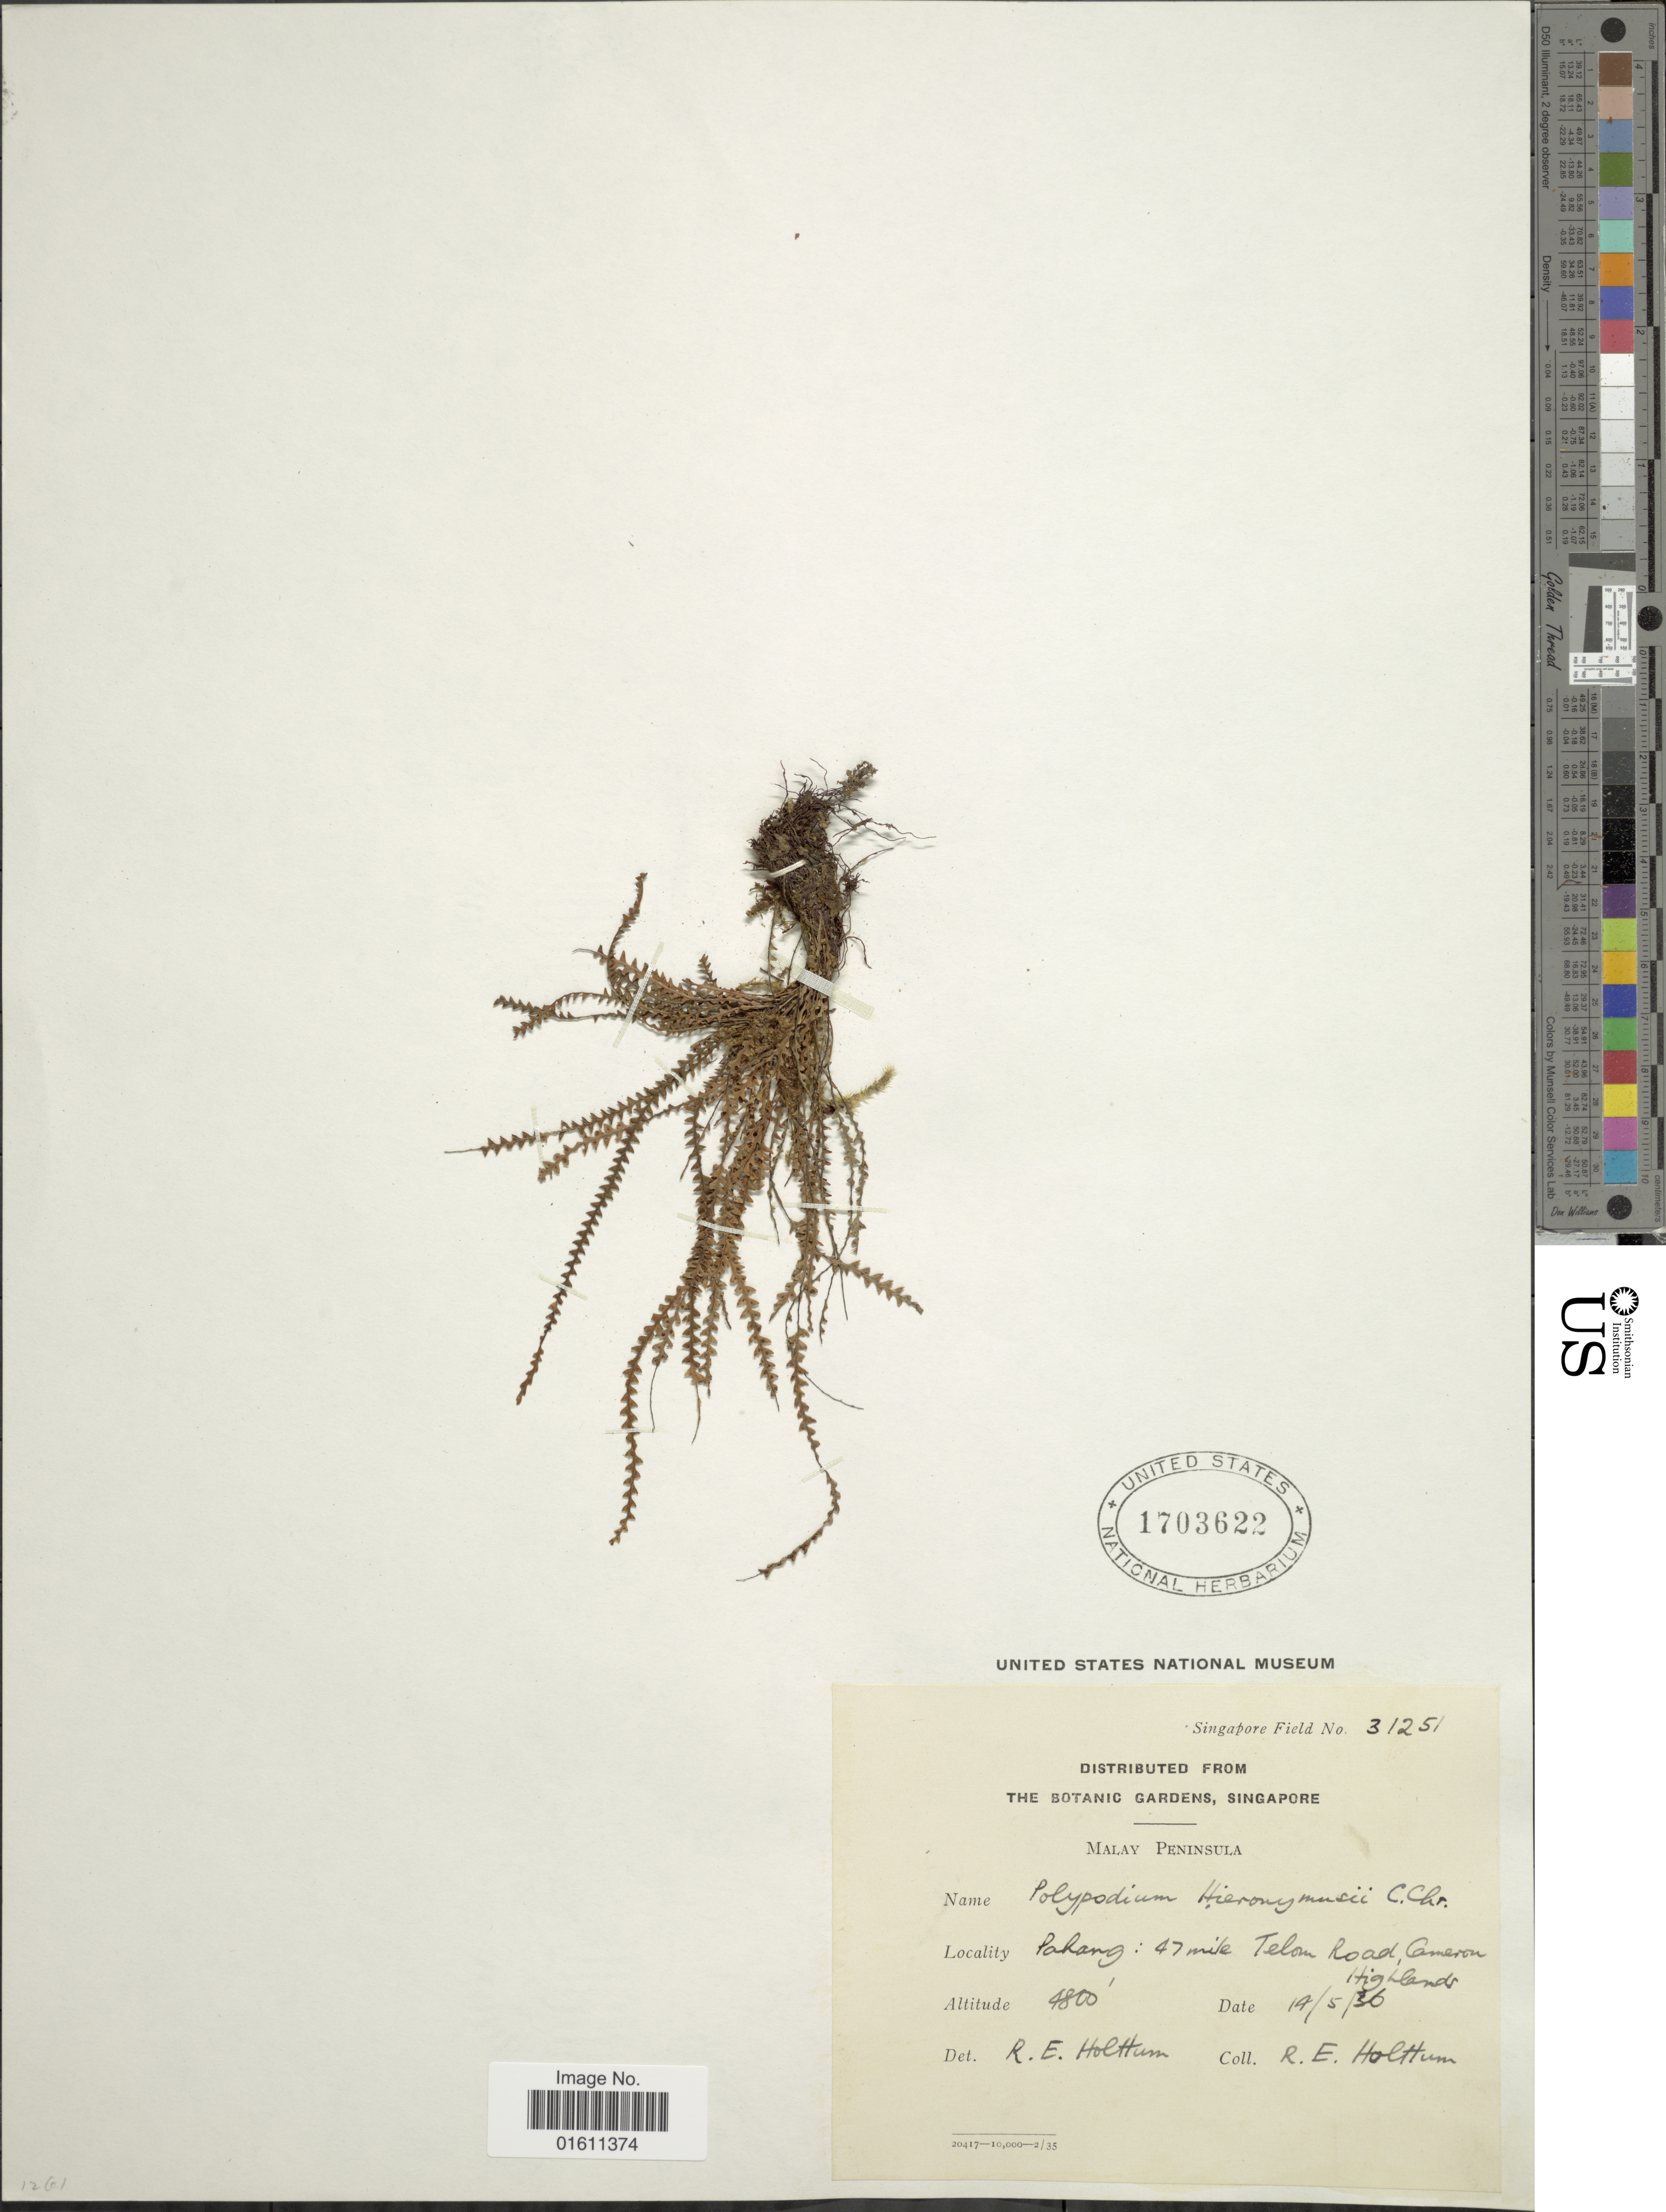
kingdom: Plantae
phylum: Tracheophyta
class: Polypodiopsida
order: Polypodiales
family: Polypodiaceae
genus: Xiphopterella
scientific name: Xiphopterella hieronymusii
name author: (C. Chr.) Parris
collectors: R. E. Holttum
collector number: Singapore Field 31251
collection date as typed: Transcribed d/m/y: 14/5/36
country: Malaysia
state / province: Pahang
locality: Malay Peninsula, Pahang: 47 mile Telom Road, Cameron Highlands.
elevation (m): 1463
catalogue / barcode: US 1703622